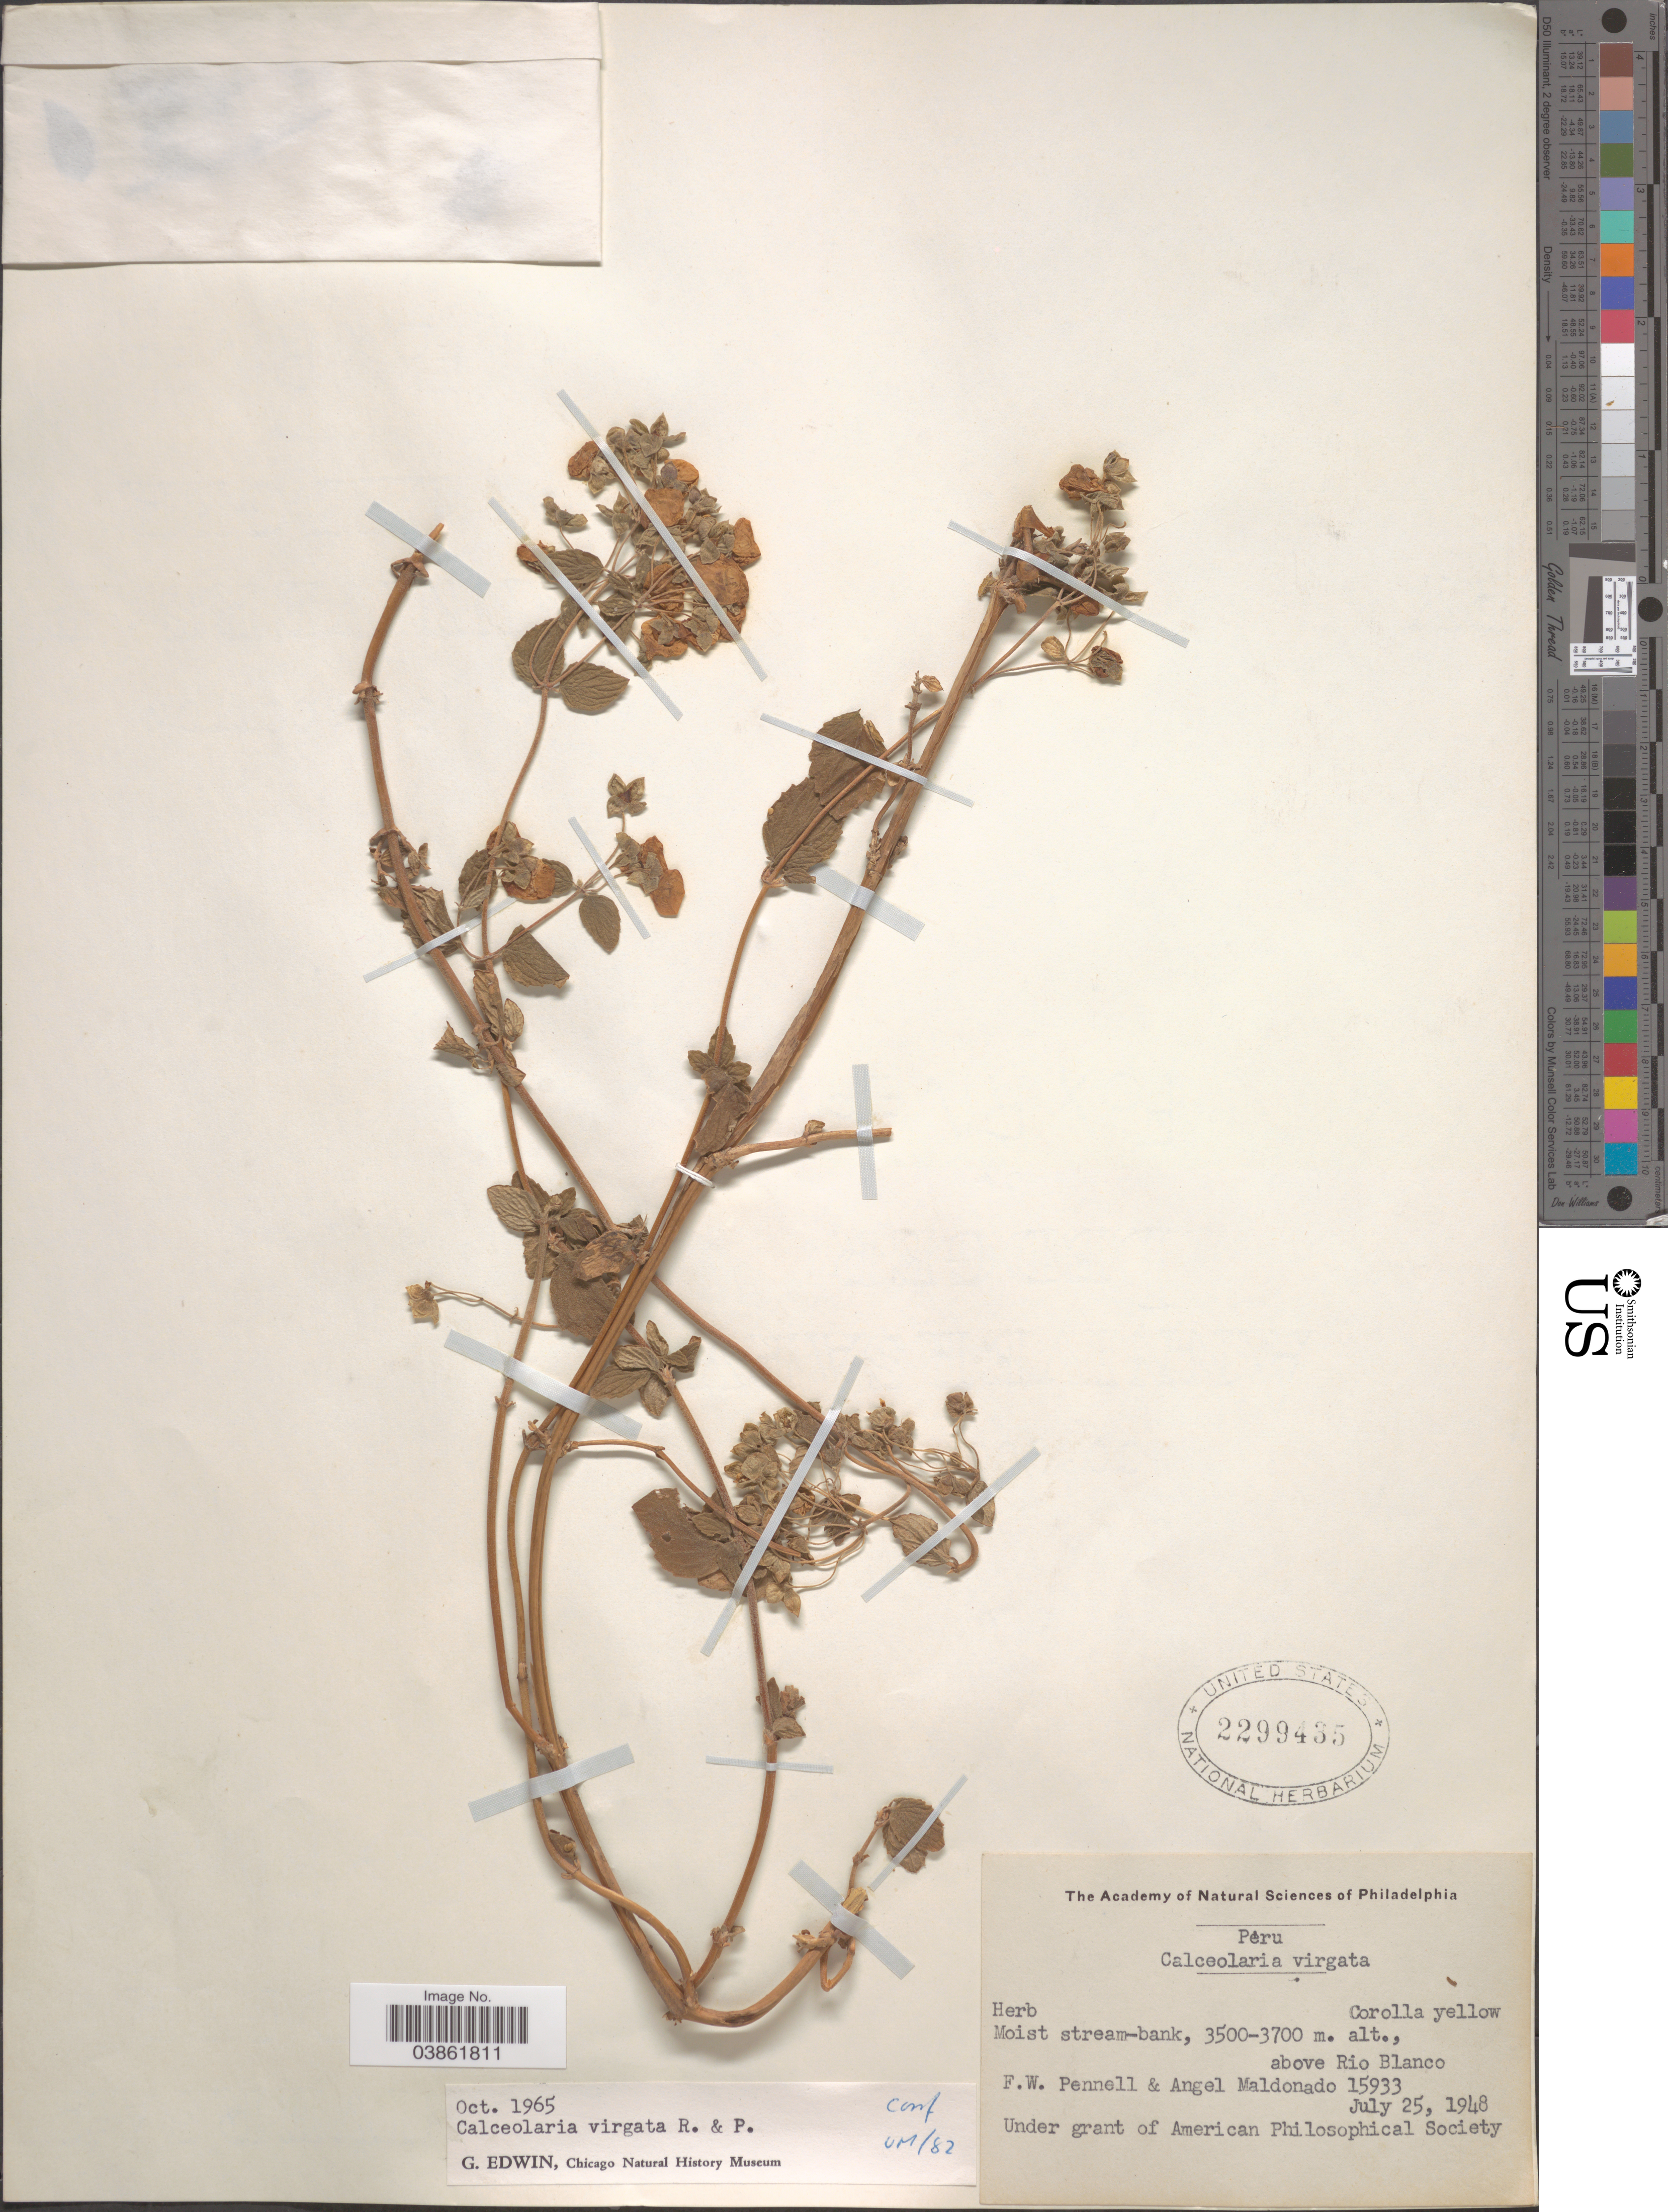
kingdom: Plantae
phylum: Tracheophyta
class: Magnoliopsida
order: Lamiales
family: Calceolariaceae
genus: Calceolaria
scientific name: Calceolaria virgata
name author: Ruiz & Pav.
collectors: F. W. Pennell & A. Maldonado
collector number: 15933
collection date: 1948-07-25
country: Peru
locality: Above Rio Blanco.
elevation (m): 3500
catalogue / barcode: US 2299435